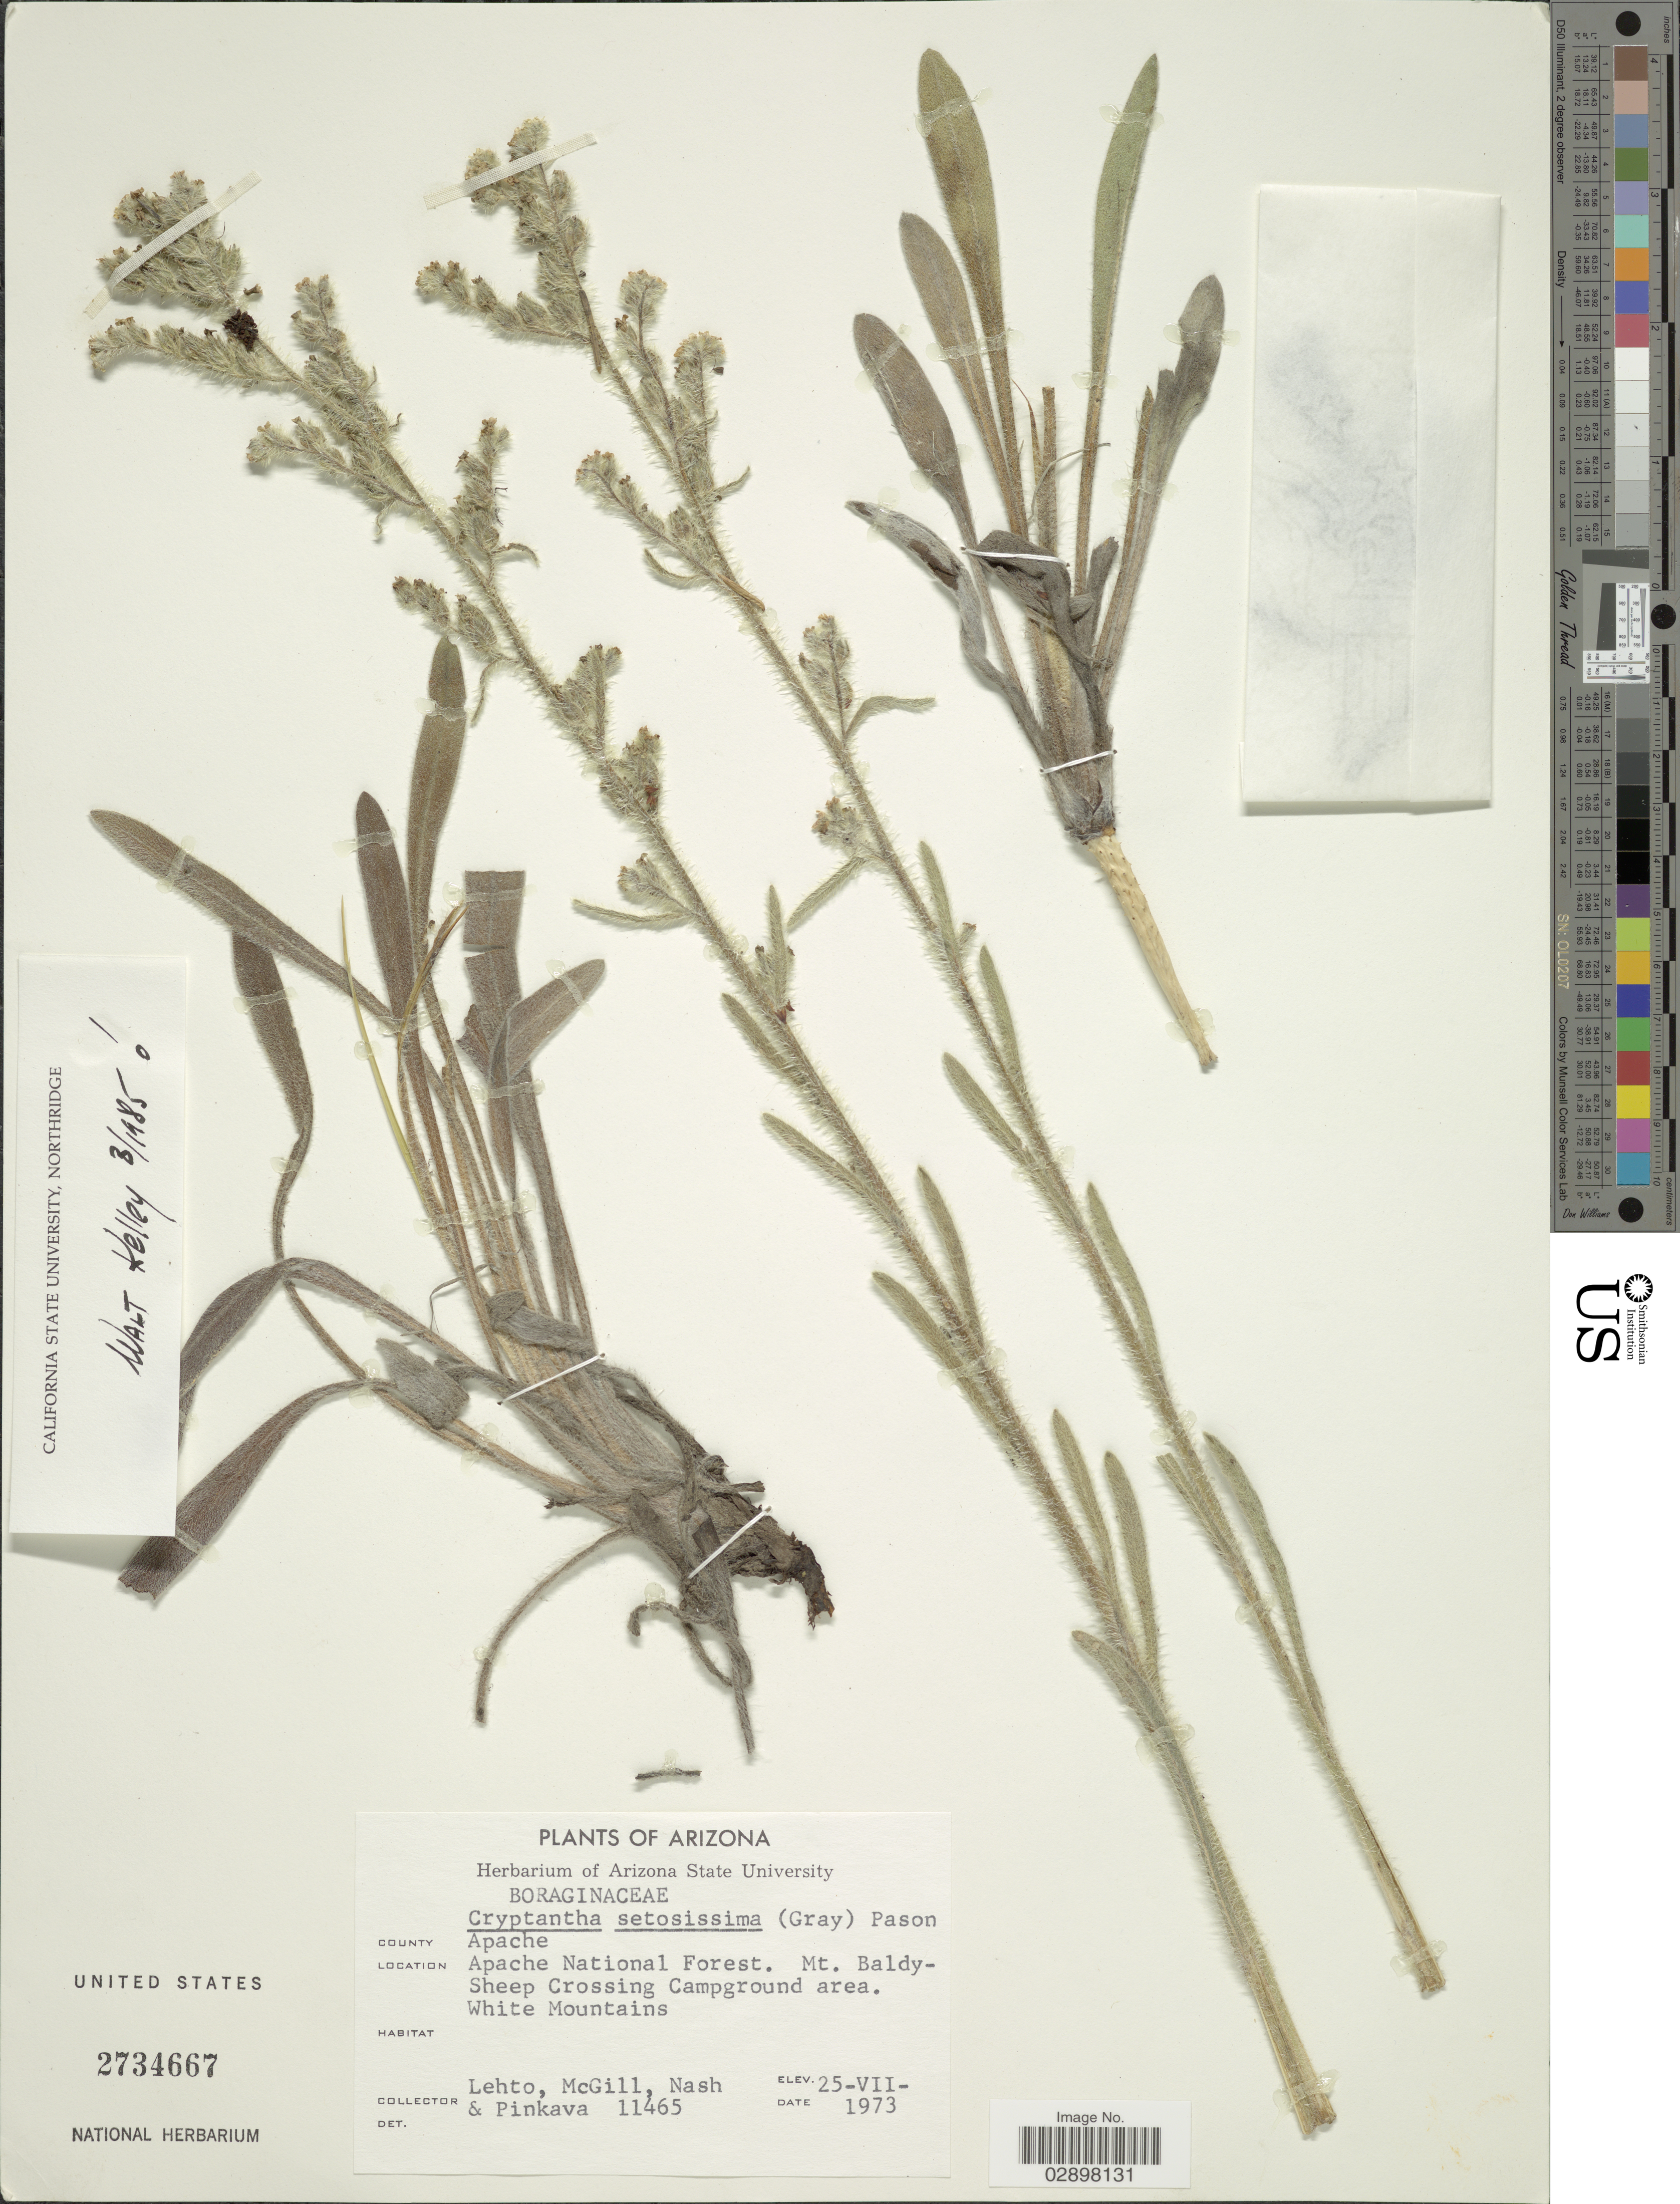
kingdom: Plantae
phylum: Tracheophyta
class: Magnoliopsida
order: Boraginales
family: Boraginaceae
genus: Cryptantha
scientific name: Cryptantha setosissima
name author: (A. Gray) Payson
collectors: -. Lehto, -. McGill, -- Nash & -. Pinkava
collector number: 11465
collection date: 1973-07-25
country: United States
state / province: Arizona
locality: County Apache. Apache National Forest. Mt. Baldy-Sheep Crossing Campground area. White Mountains.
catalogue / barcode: US 2734667